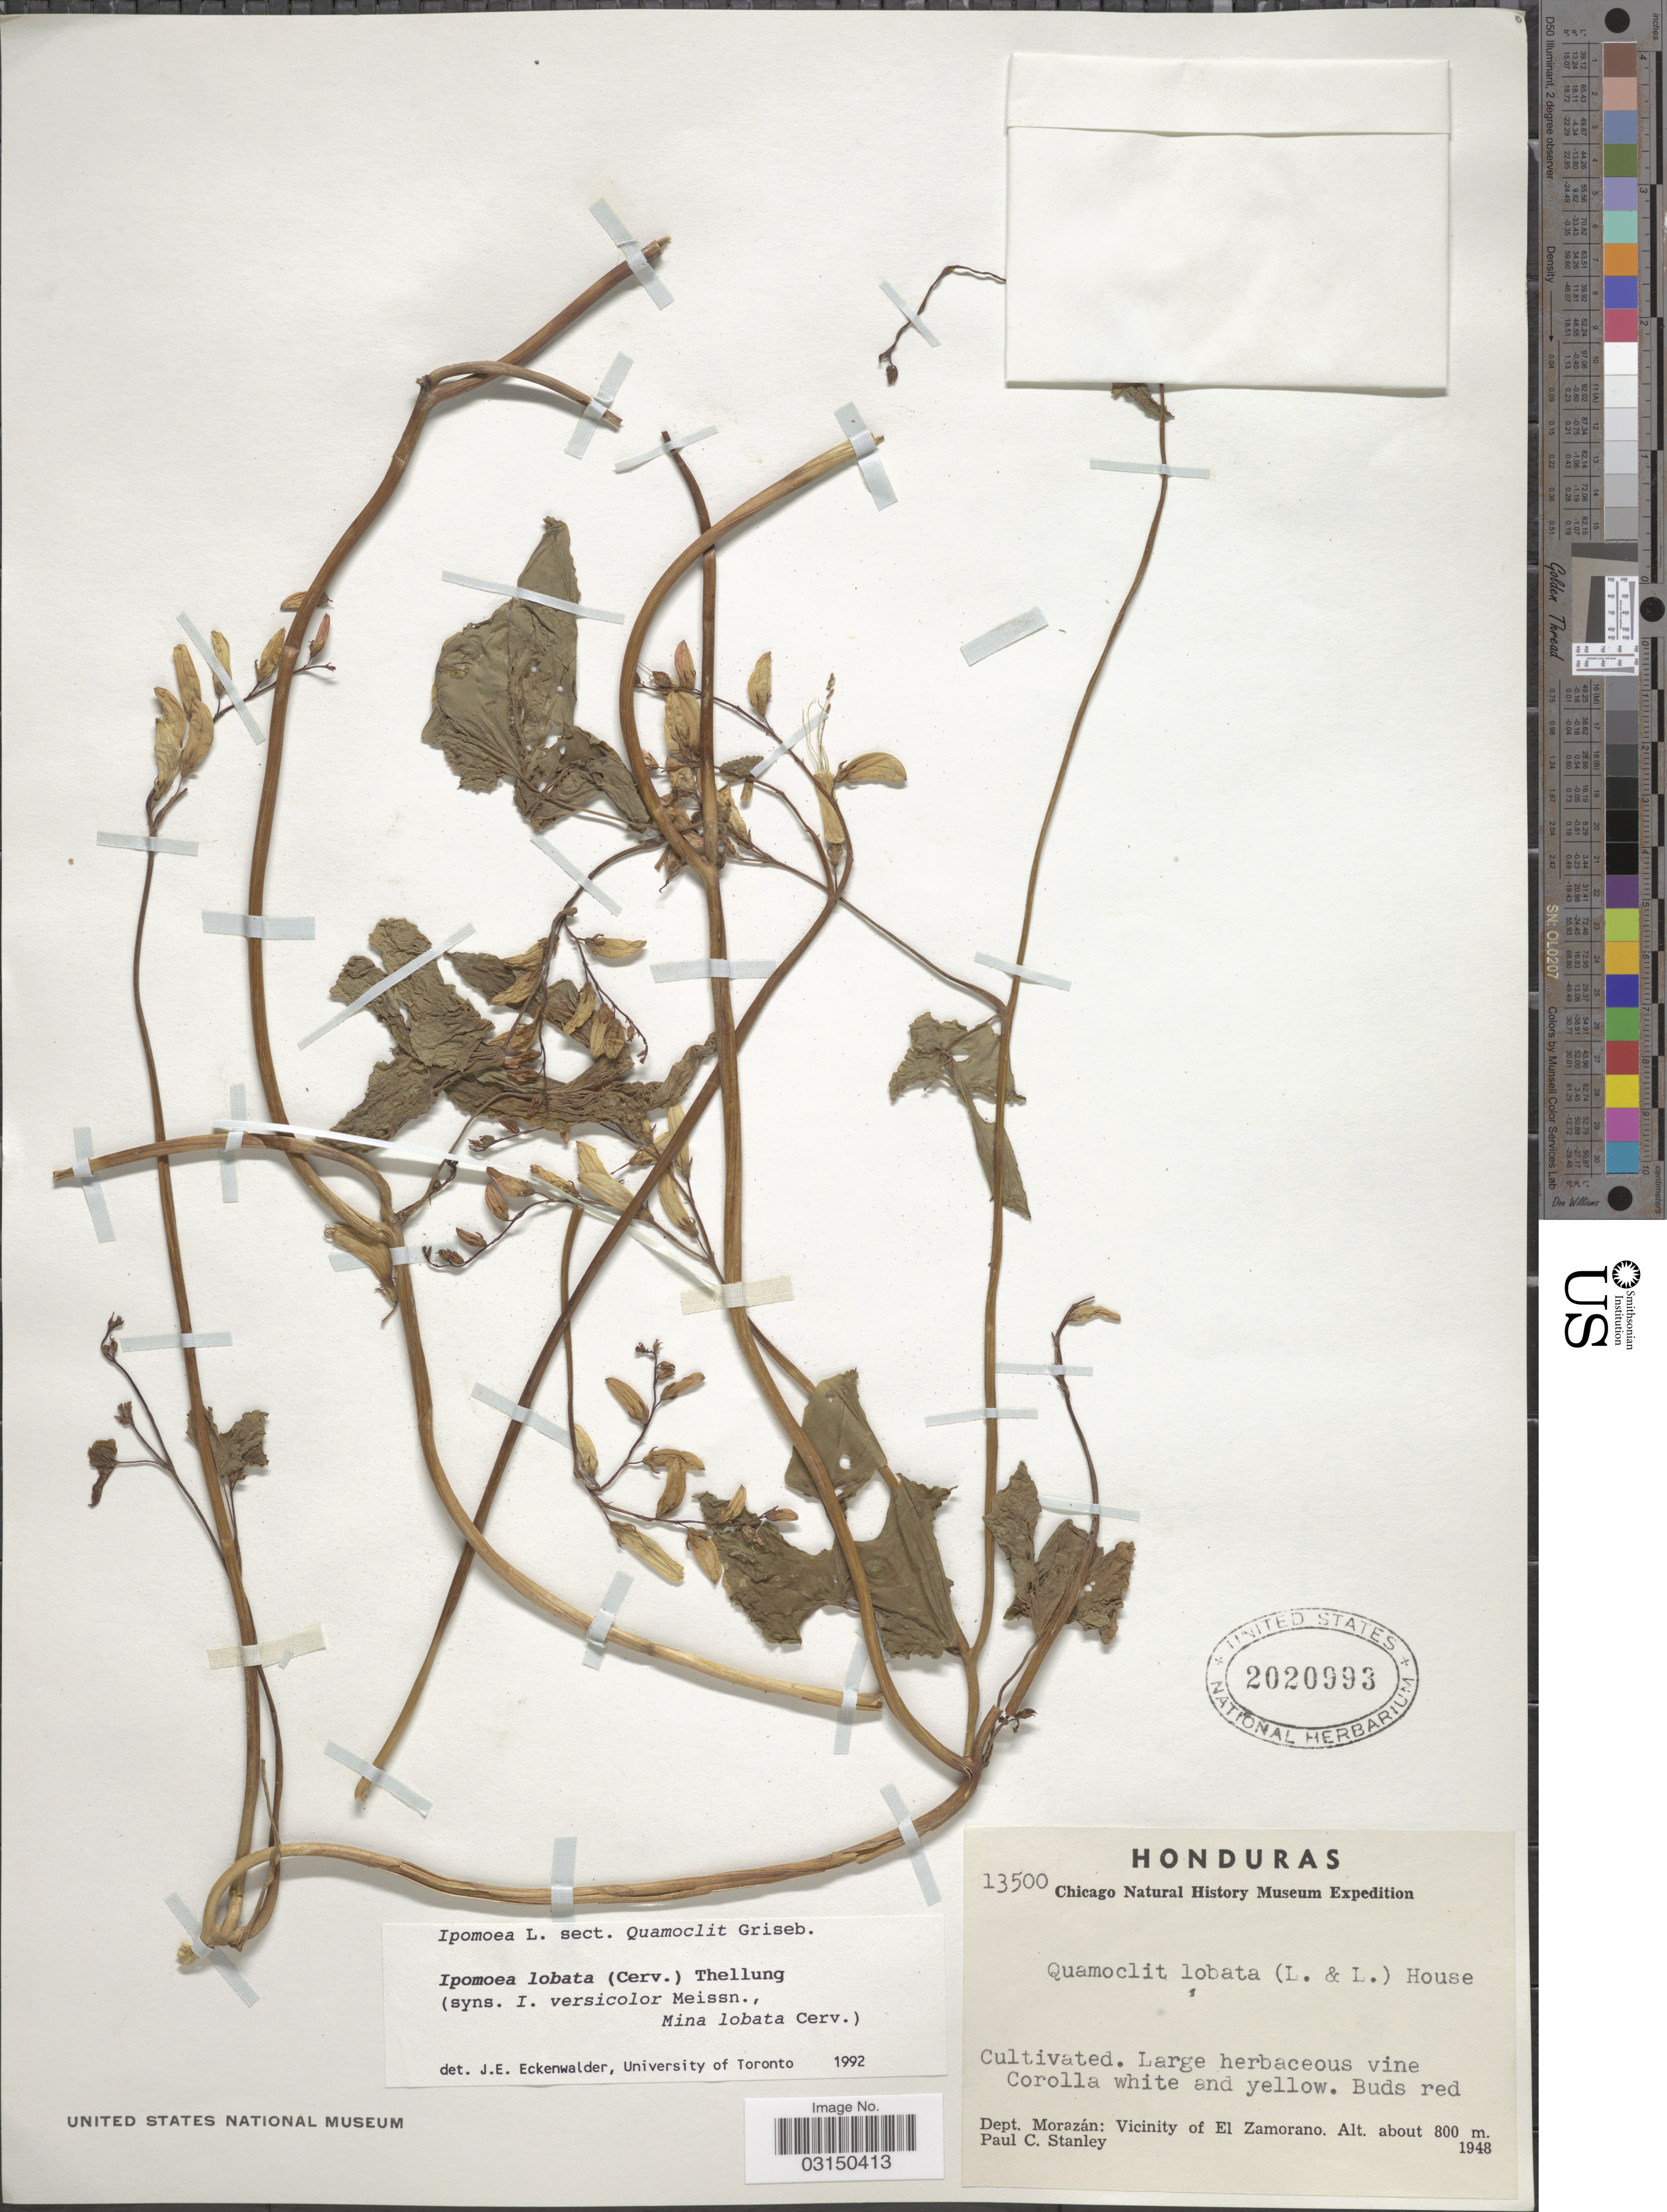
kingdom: Plantae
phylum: Tracheophyta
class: Magnoliopsida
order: Solanales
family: Convolvulaceae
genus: Ipomoea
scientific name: Ipomoea lobata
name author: (Cerv.) Thell.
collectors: P. C. Standley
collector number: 13500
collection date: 1948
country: Honduras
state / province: Fco. Morazán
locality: Dept. Morazán: Vicinity of El Zamorano.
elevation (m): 800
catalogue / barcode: US 2020993